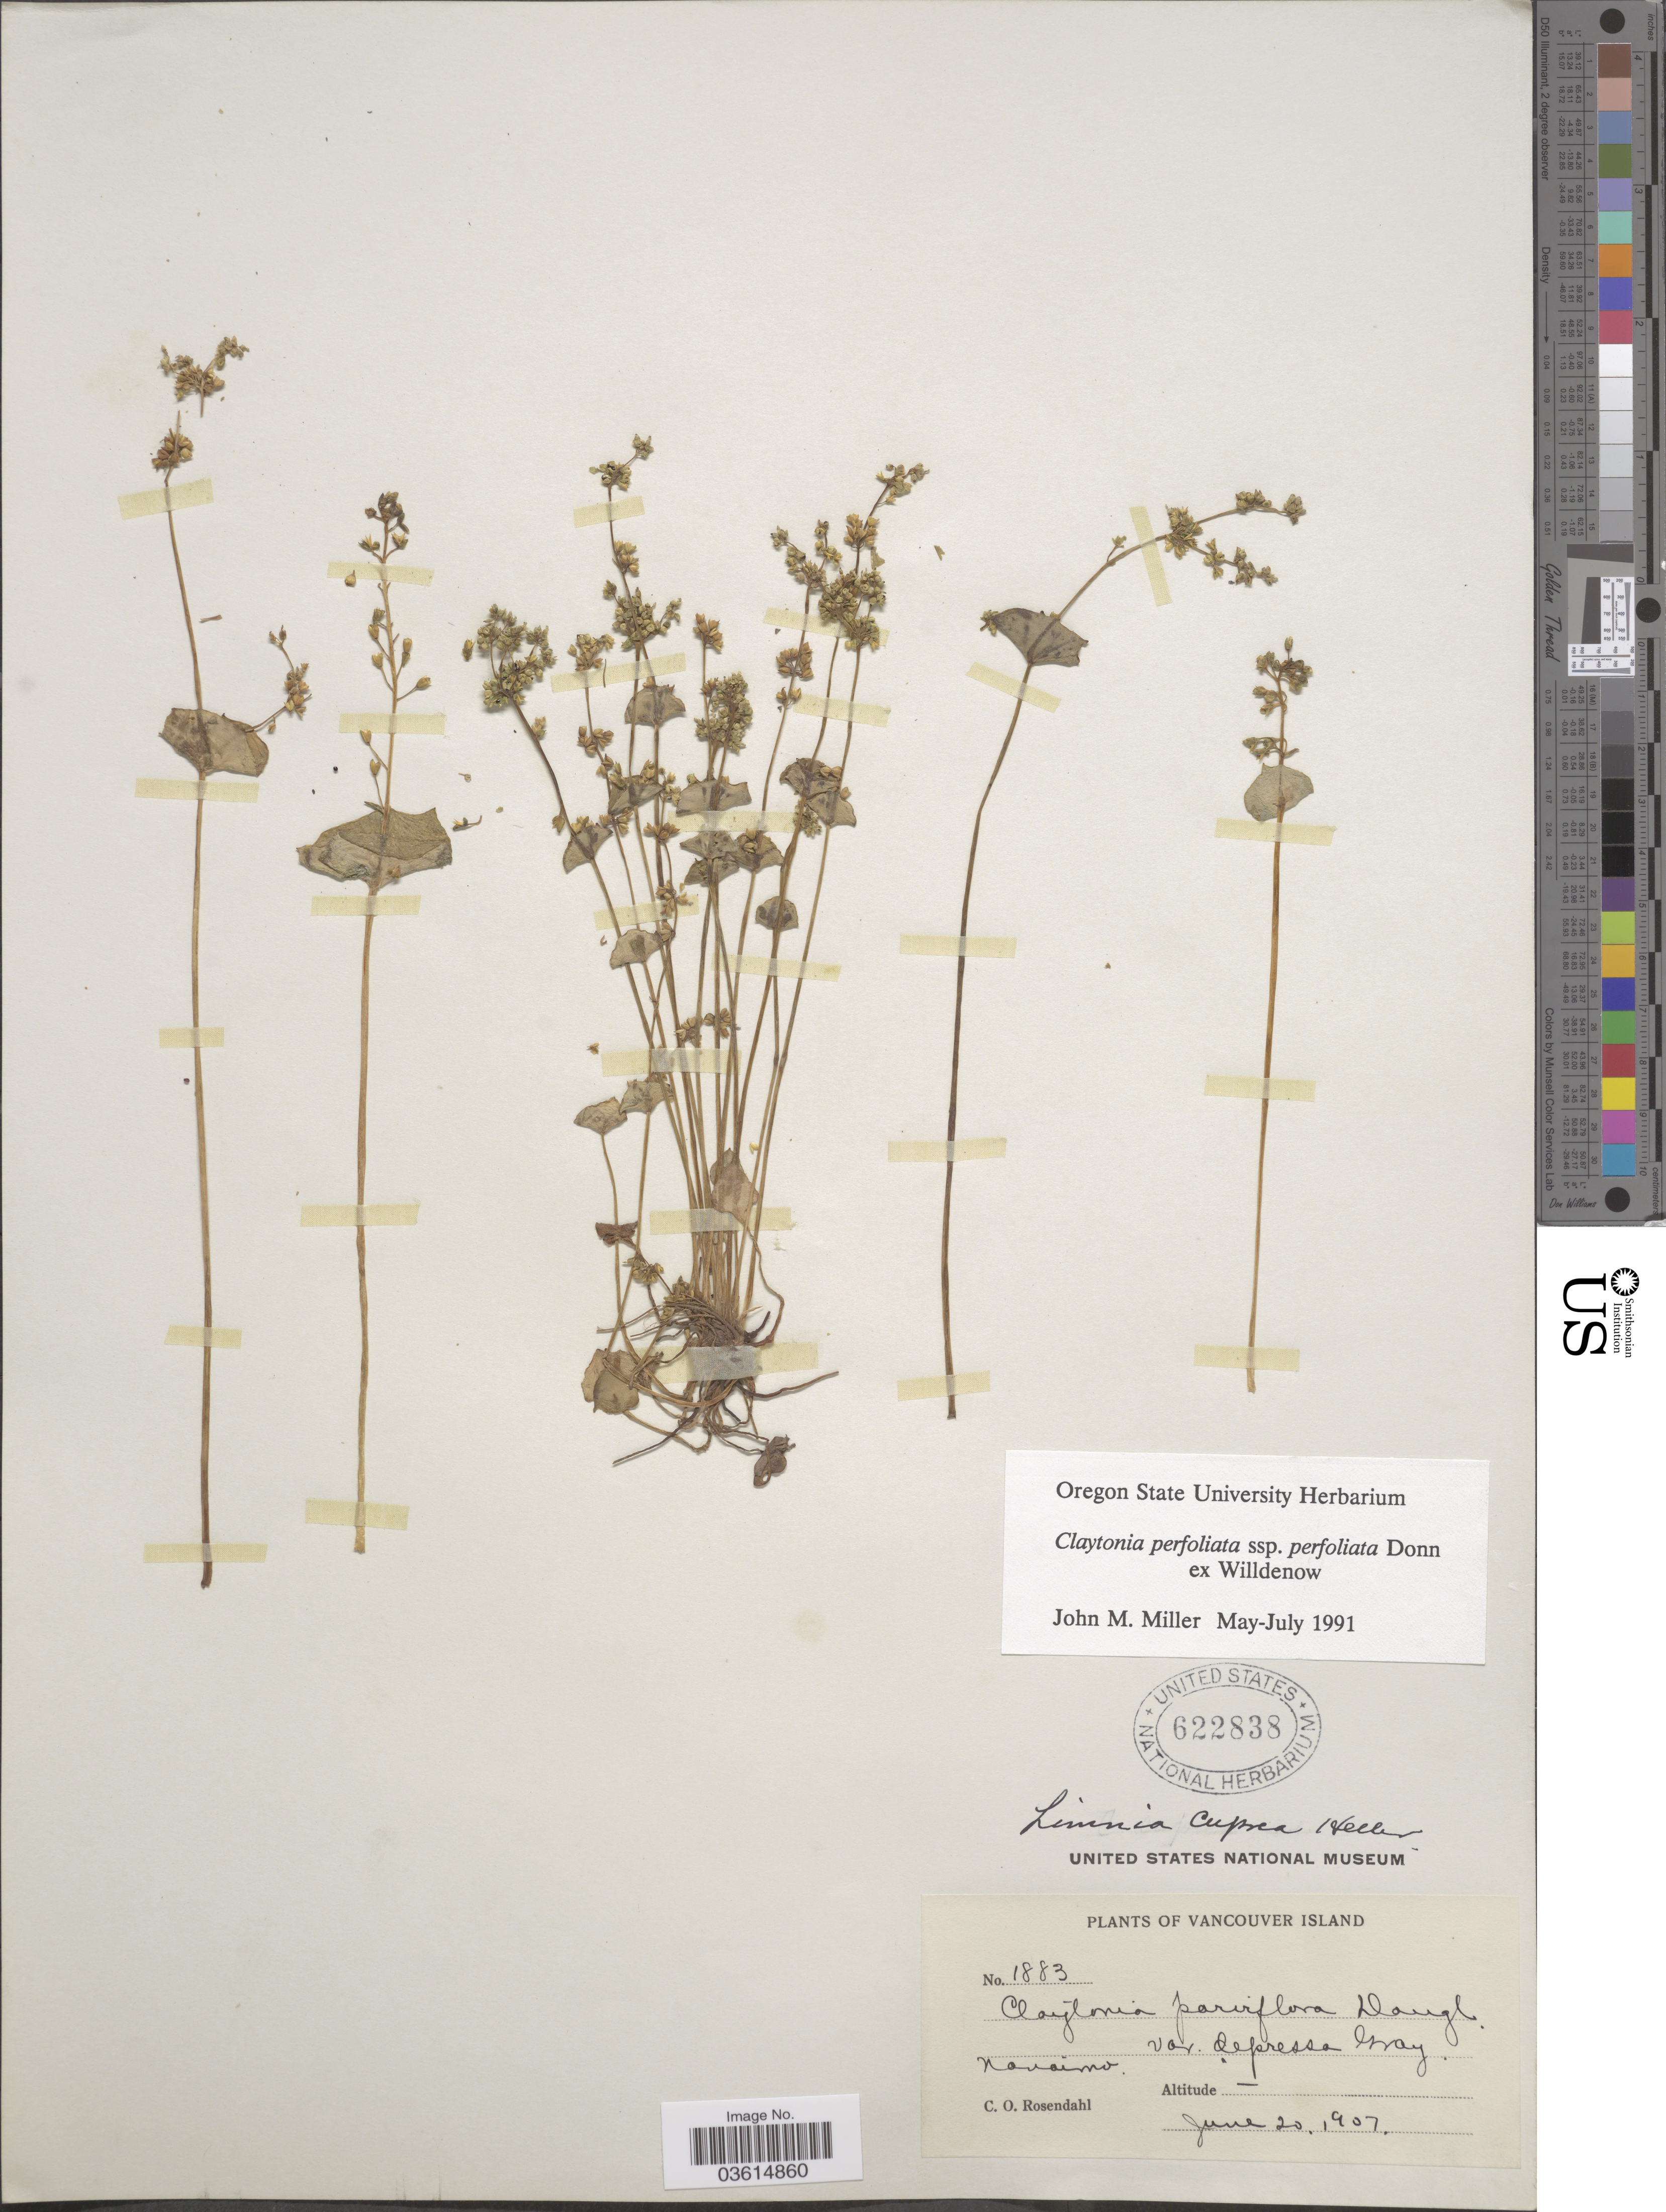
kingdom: Plantae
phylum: Tracheophyta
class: Magnoliopsida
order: Caryophyllales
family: Montiaceae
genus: Claytonia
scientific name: Claytonia perfoliata subsp. perfoliata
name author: Donn ex Willd.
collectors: C. O. Rosendahl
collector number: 1883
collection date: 1907-06-20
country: Canada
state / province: British Columbia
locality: Vancouver Island. Nanaimo.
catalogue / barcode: US 622838